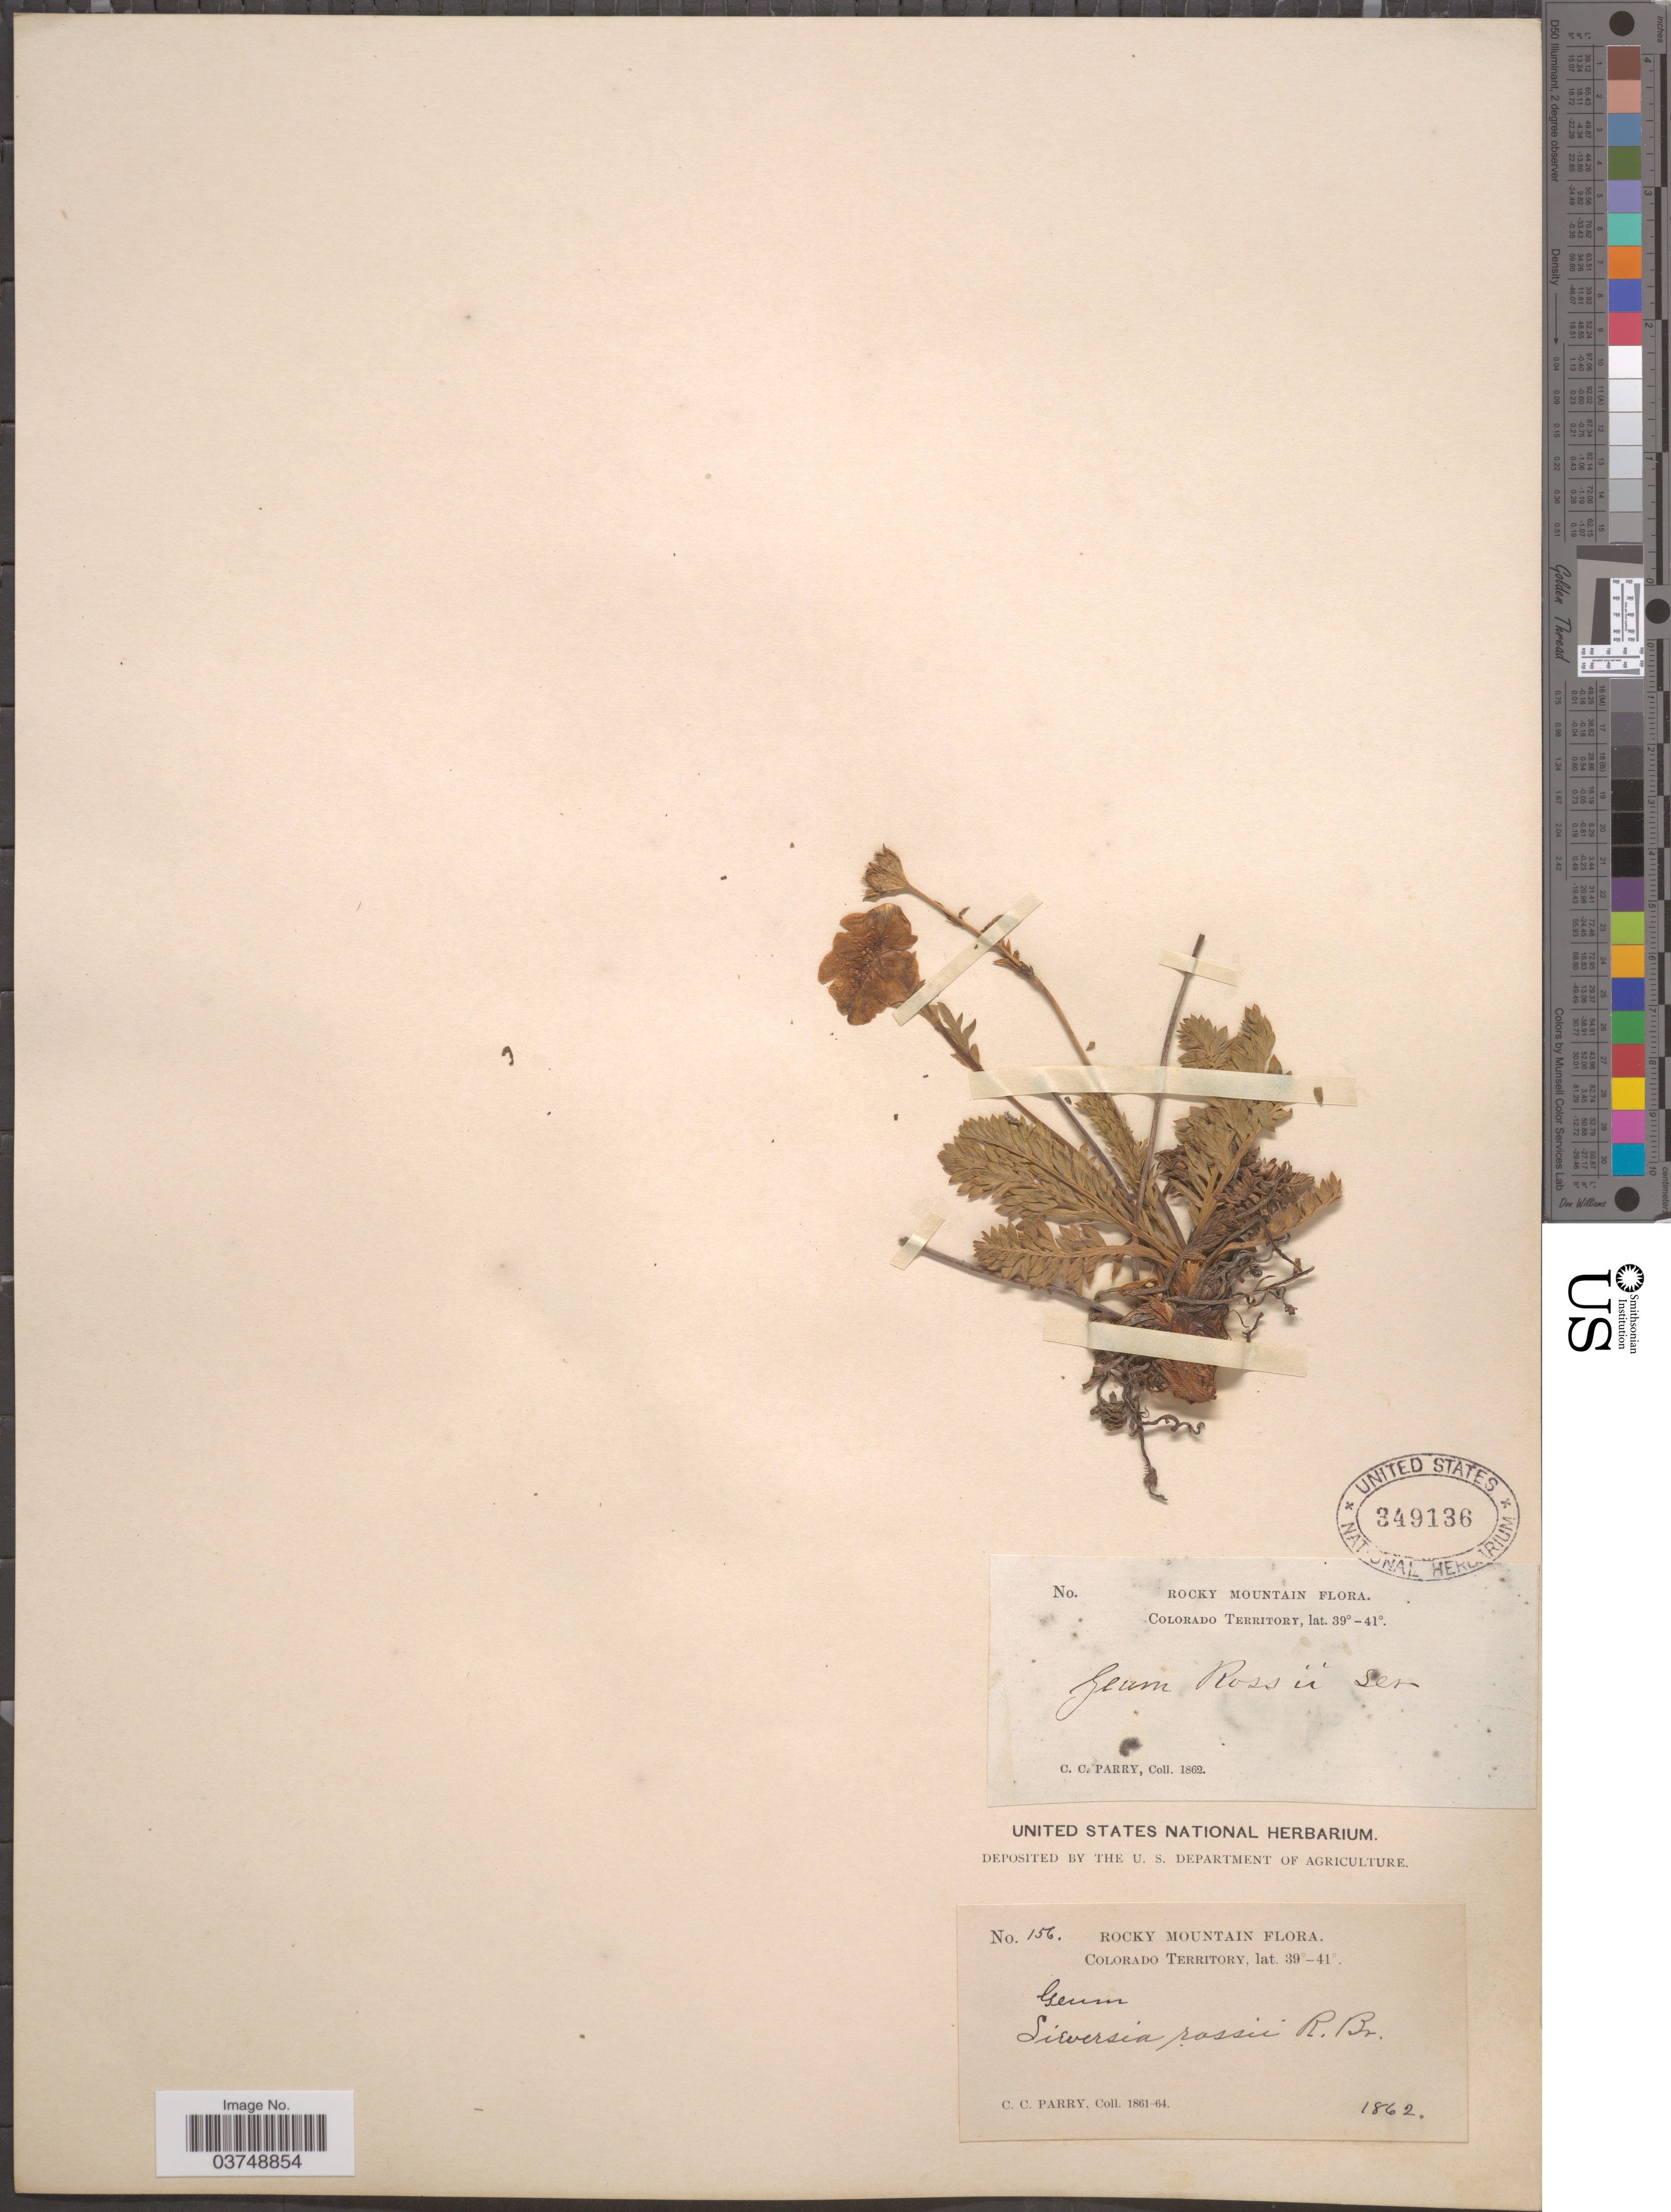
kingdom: Plantae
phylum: Tracheophyta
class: Magnoliopsida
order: Rosales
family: Rosaceae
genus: Geum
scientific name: Geum rossii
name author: (R. Br.) Ser.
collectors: C. C. Parry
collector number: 156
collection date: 1862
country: United States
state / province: Colorado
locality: Rocky Mountain. Colorado Territory.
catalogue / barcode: US 349136